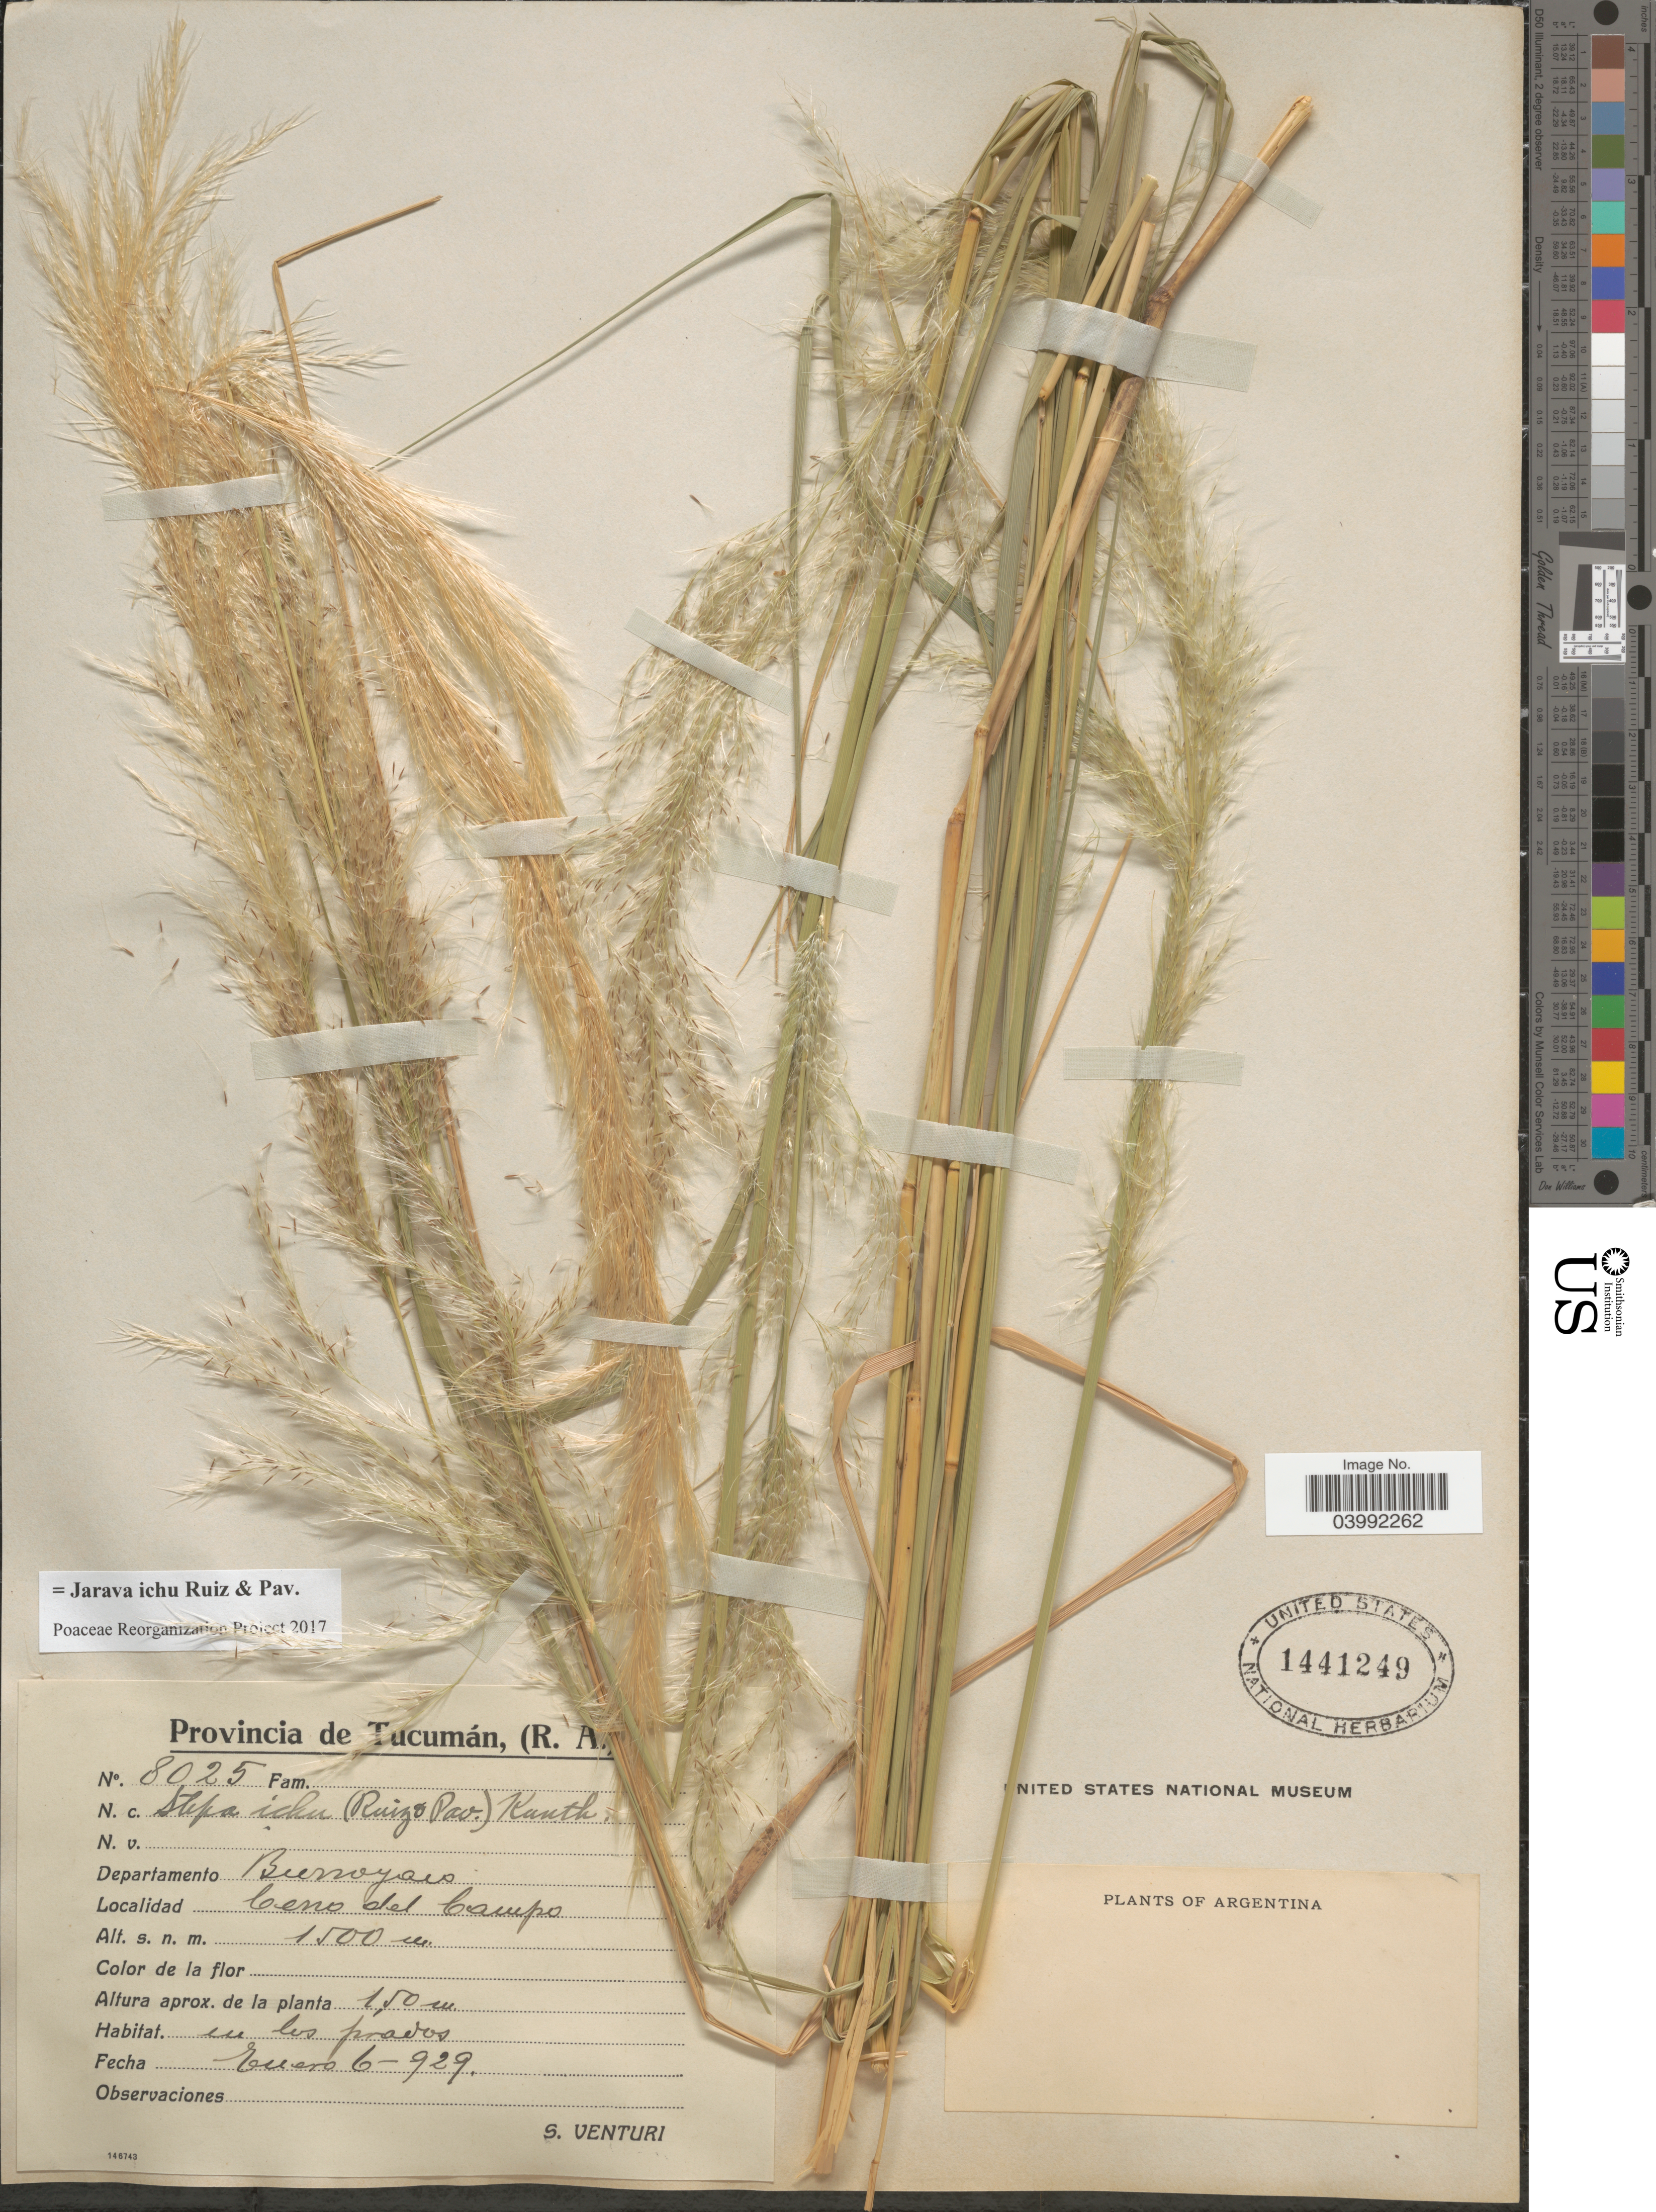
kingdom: Plantae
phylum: Tracheophyta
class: Liliopsida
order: Poales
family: Poaceae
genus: Jarava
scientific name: Jarava ichu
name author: Ruiz & Pav.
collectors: S. Venturi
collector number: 8025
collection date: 1929-01-06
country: Argentina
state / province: Tucuman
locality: Departamento Burroyaco. Cerro del Campo.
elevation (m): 1500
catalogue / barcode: US 1441249